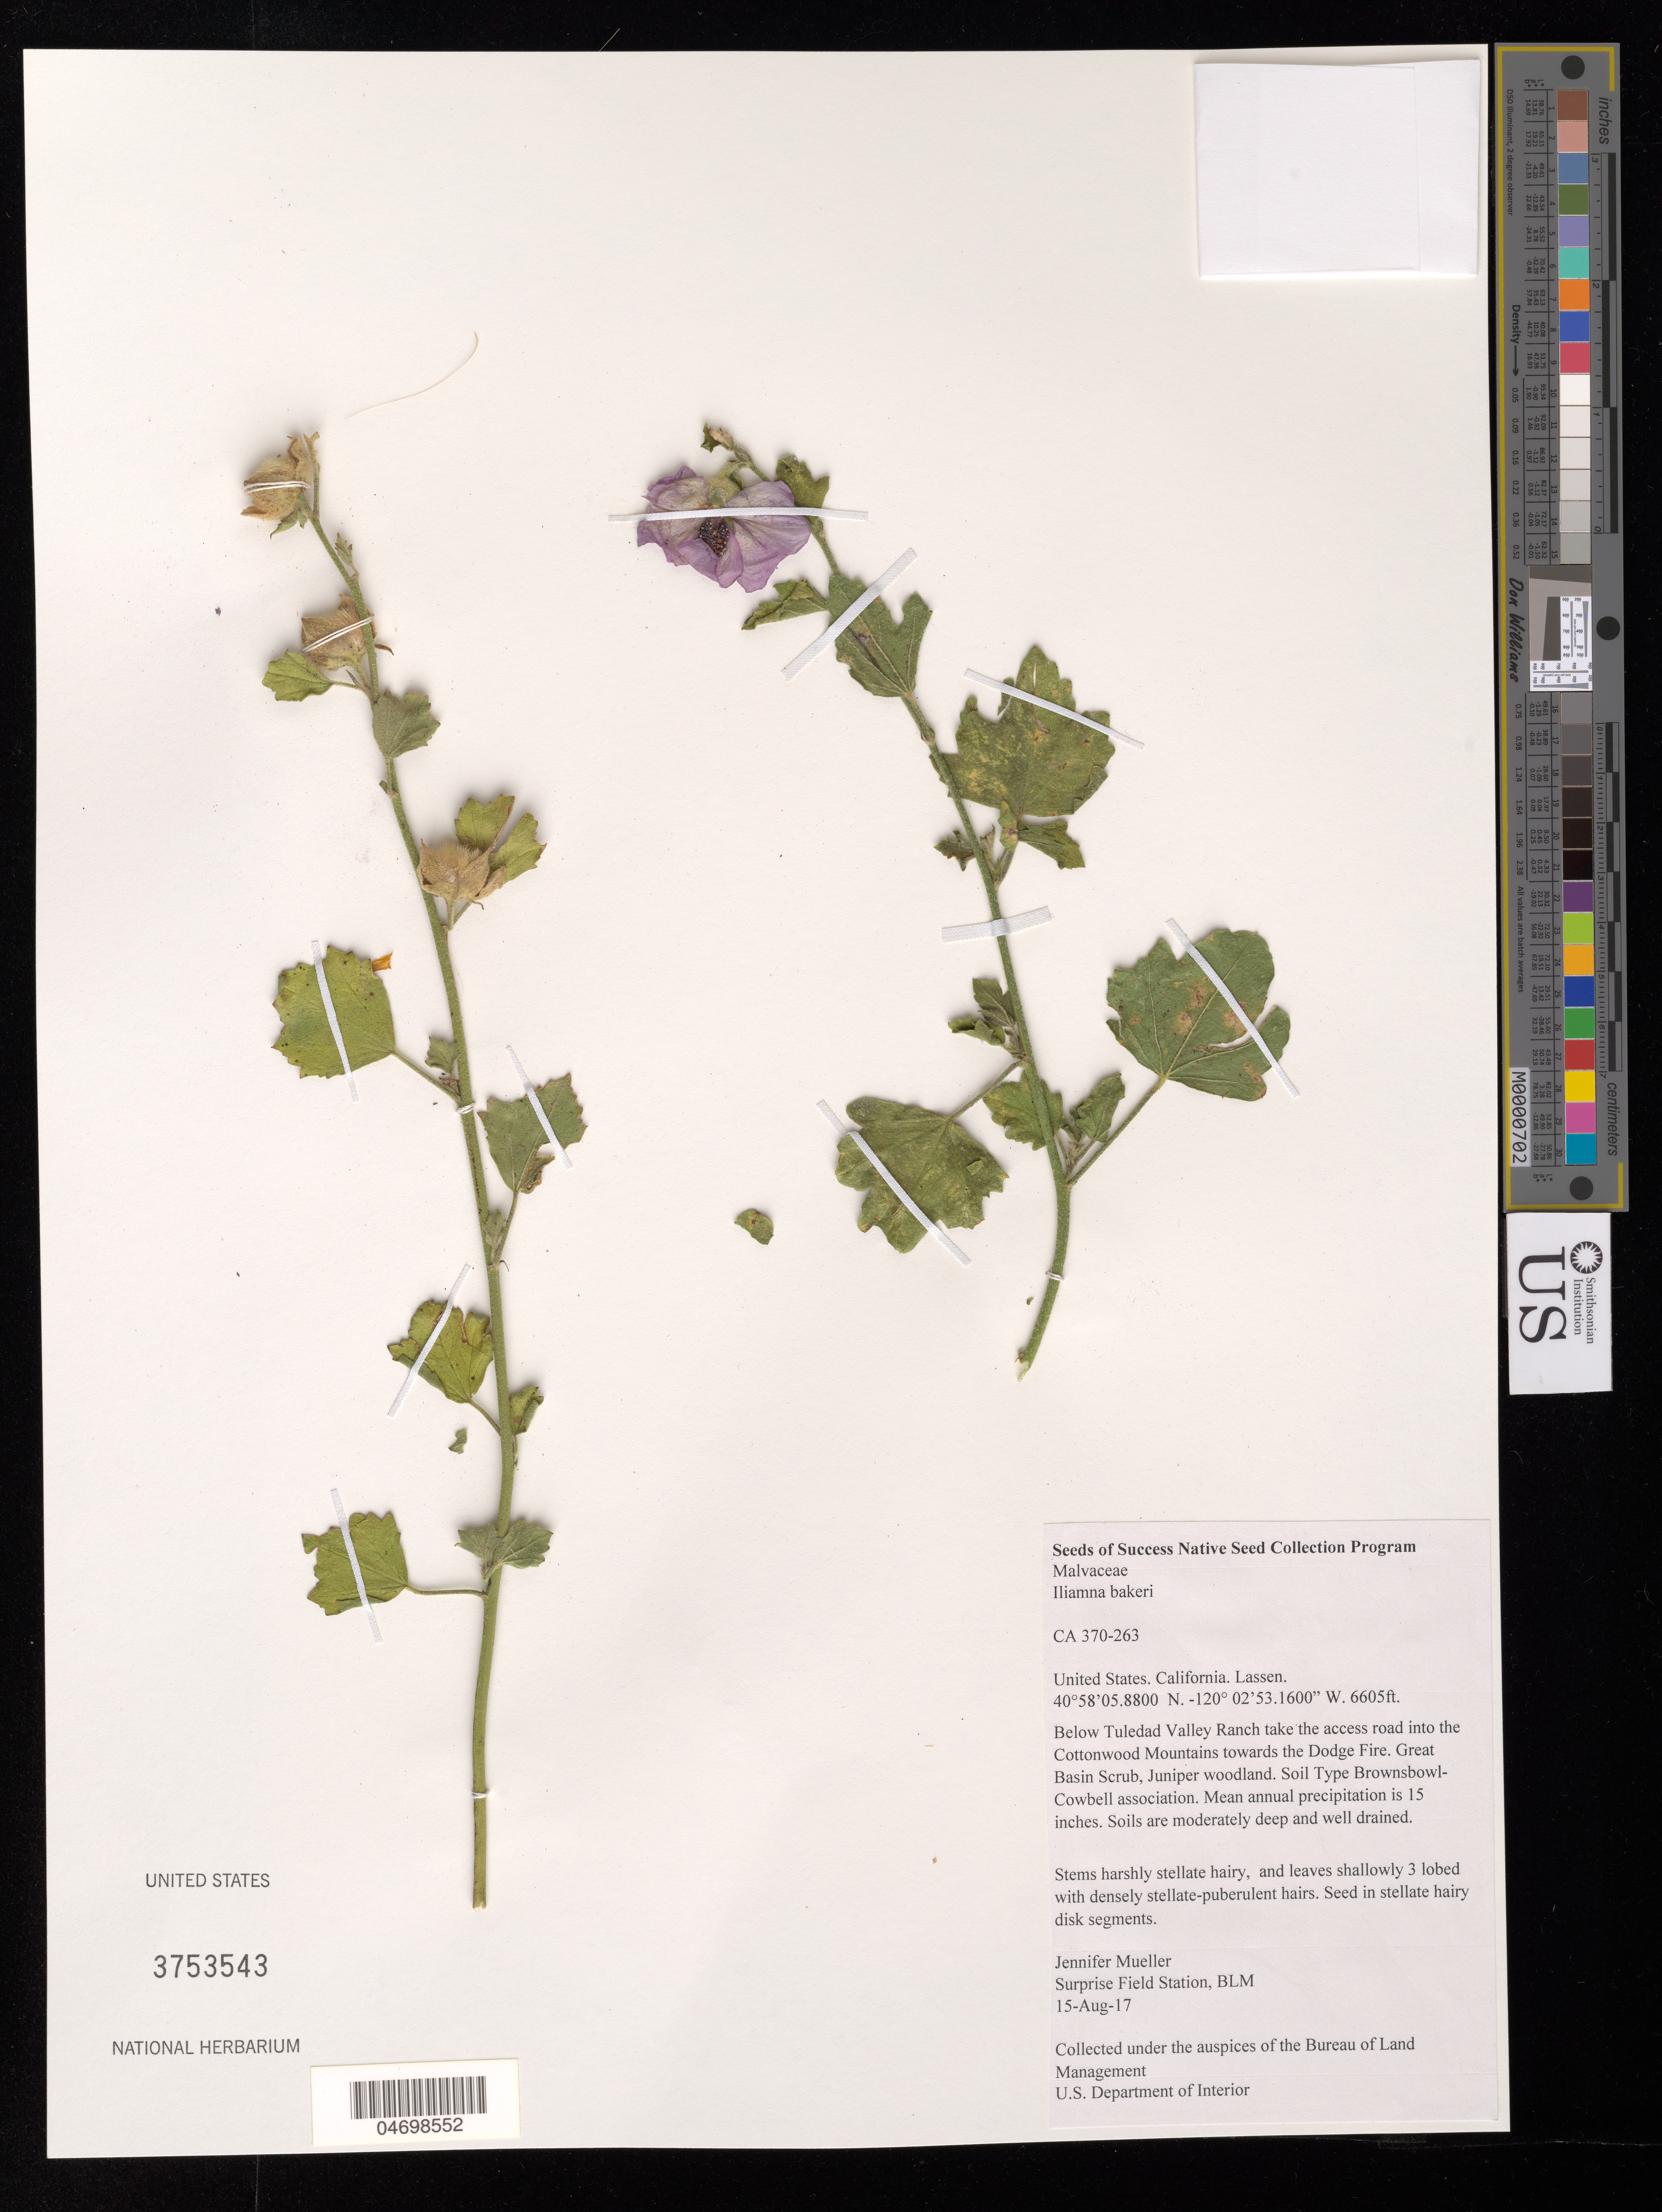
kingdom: Plantae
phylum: Tracheophyta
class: Magnoliopsida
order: Malvales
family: Malvaceae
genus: Iliamna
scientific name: Iliamna bakeri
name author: (Jeps.) Wiggins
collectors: J. Mueller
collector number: CA370-263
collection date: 2017-08-15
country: United States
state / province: California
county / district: Lassen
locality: Cottonwood Mountains, Dodge Fire Complex Boundary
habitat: Great Basin Scrub, Juniper woodland. Soil Type Brownsbowl-Cowbell association. Mean annual precipitation is 15 inches. Soils are moderately deep and well drained.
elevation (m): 2013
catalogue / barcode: US 3753543